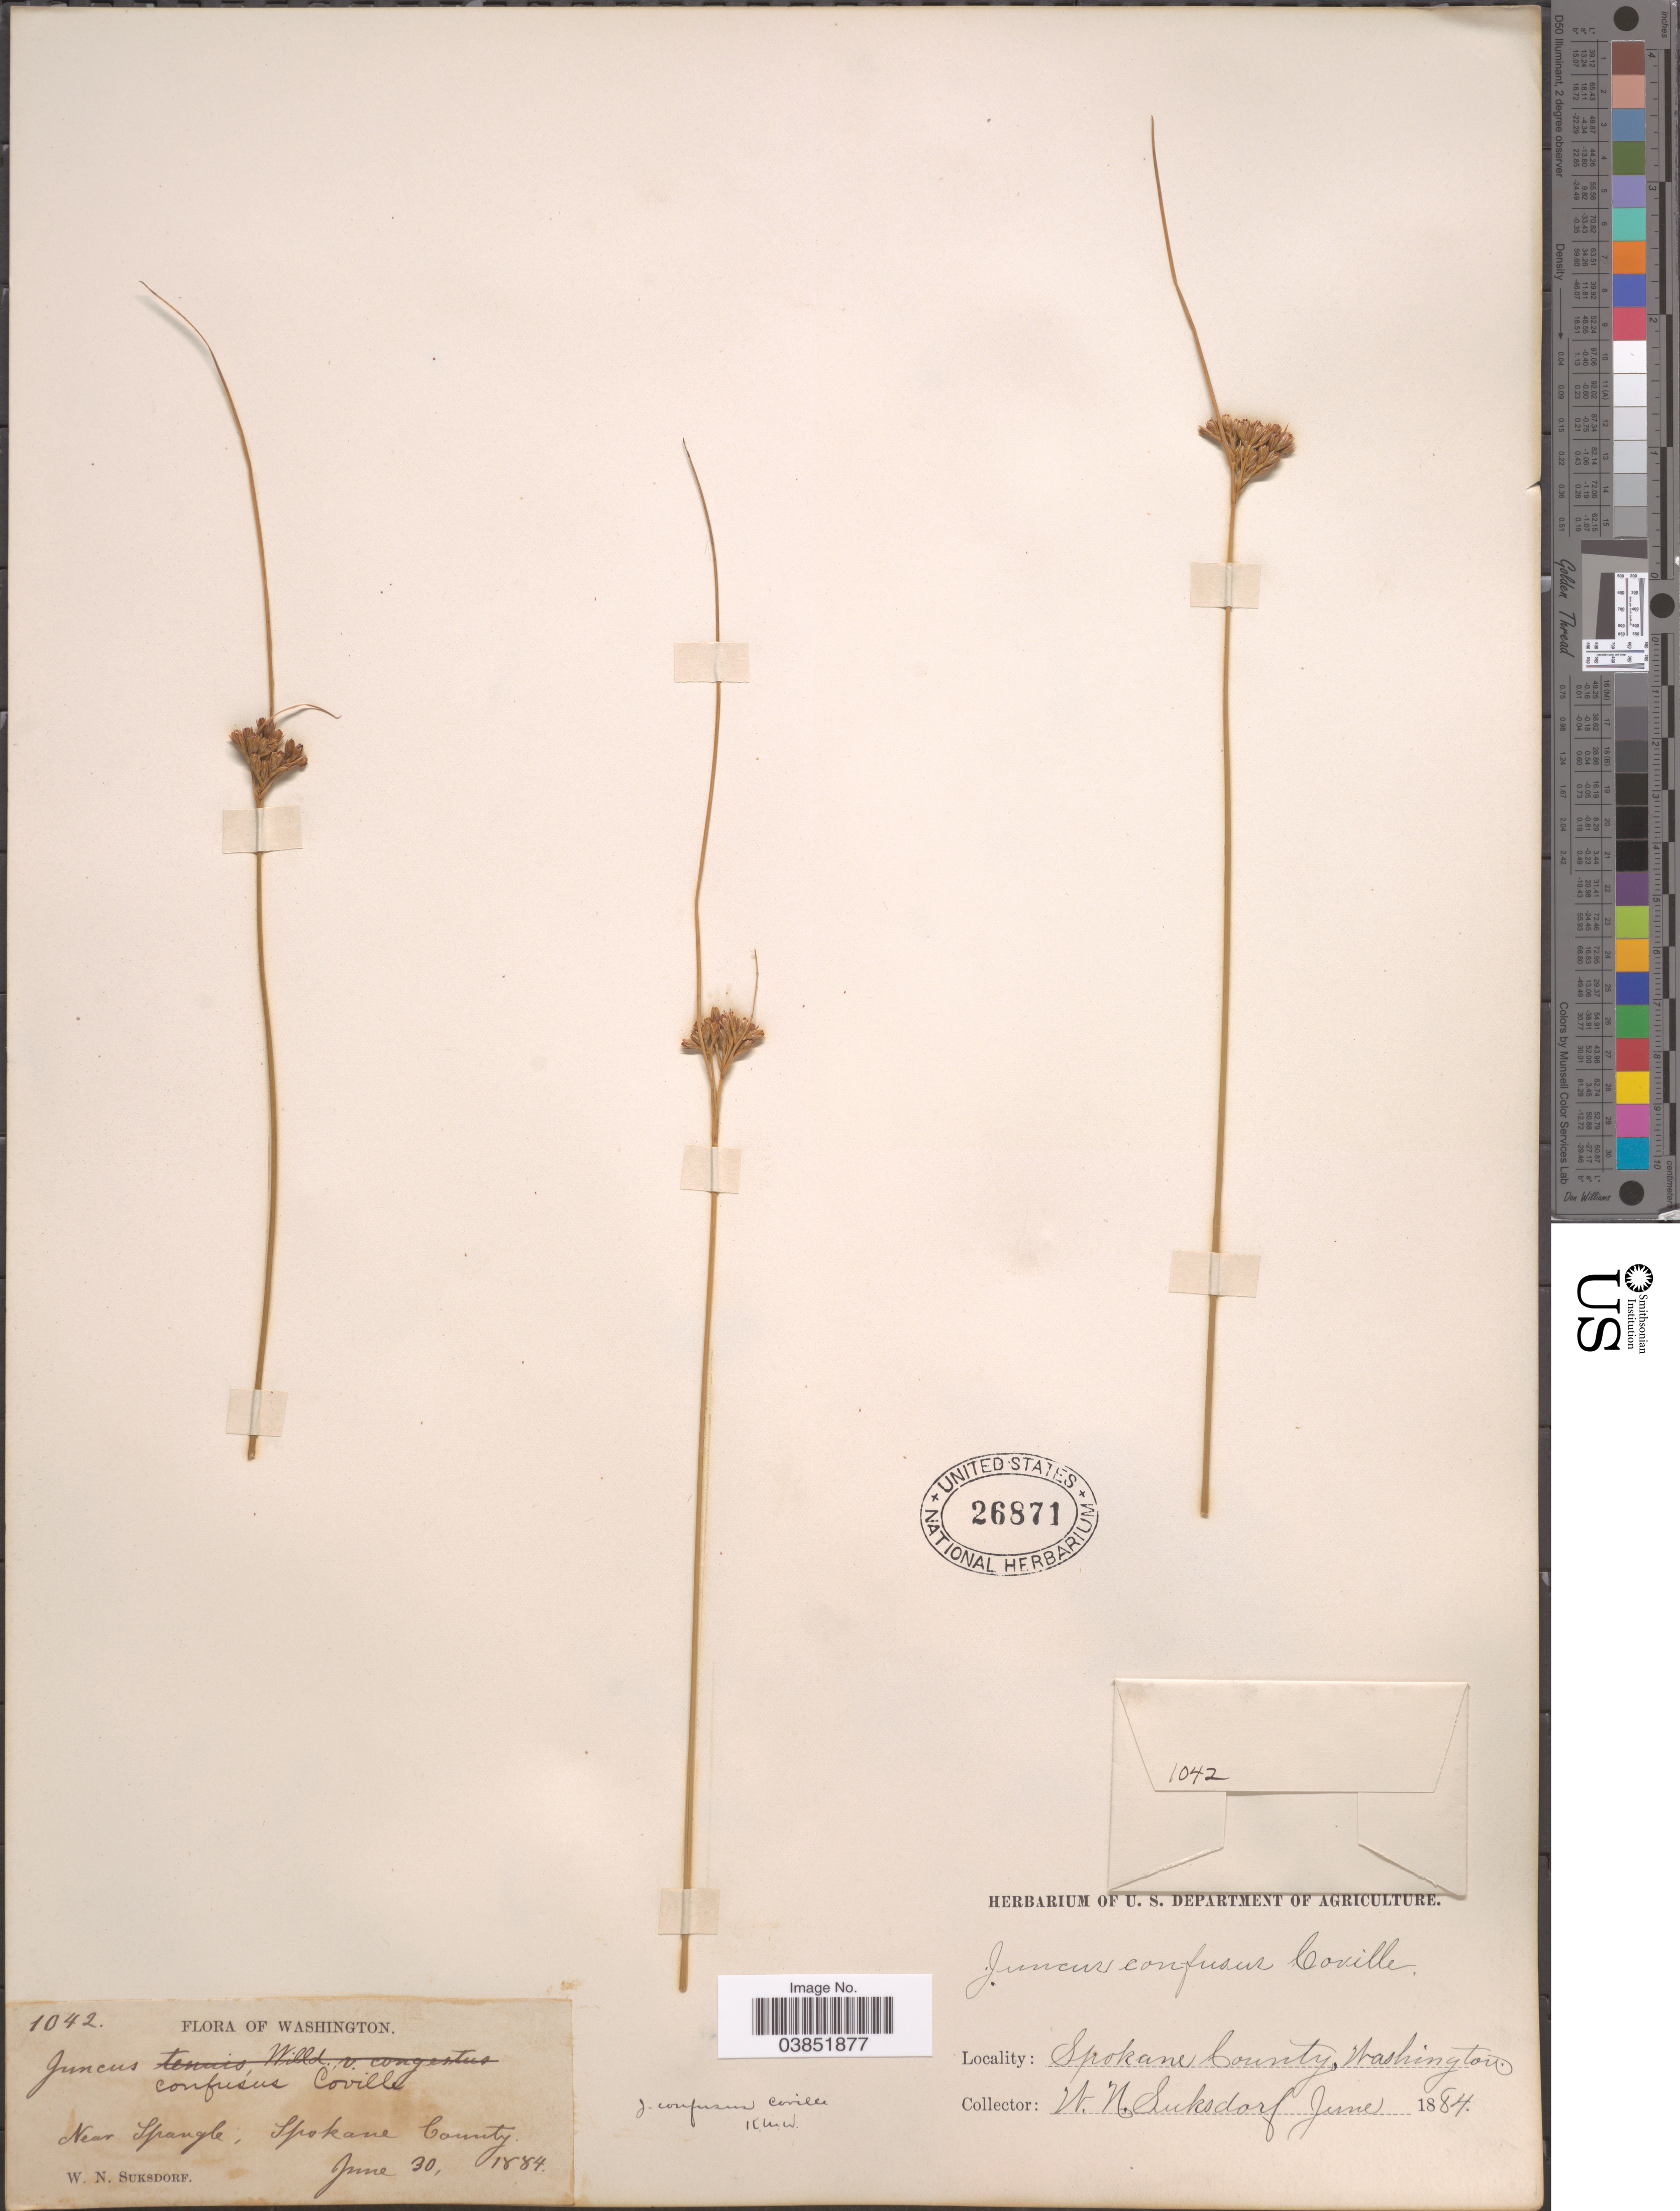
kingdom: Plantae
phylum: Tracheophyta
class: Liliopsida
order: Poales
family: Juncaceae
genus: Juncus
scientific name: Juncus confusus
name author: Coville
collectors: W. N. Suksdorf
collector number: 1042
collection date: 1884-06-30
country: United States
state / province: Washington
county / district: Spokane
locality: Near Spangle. Spokane County.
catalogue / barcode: US 26871